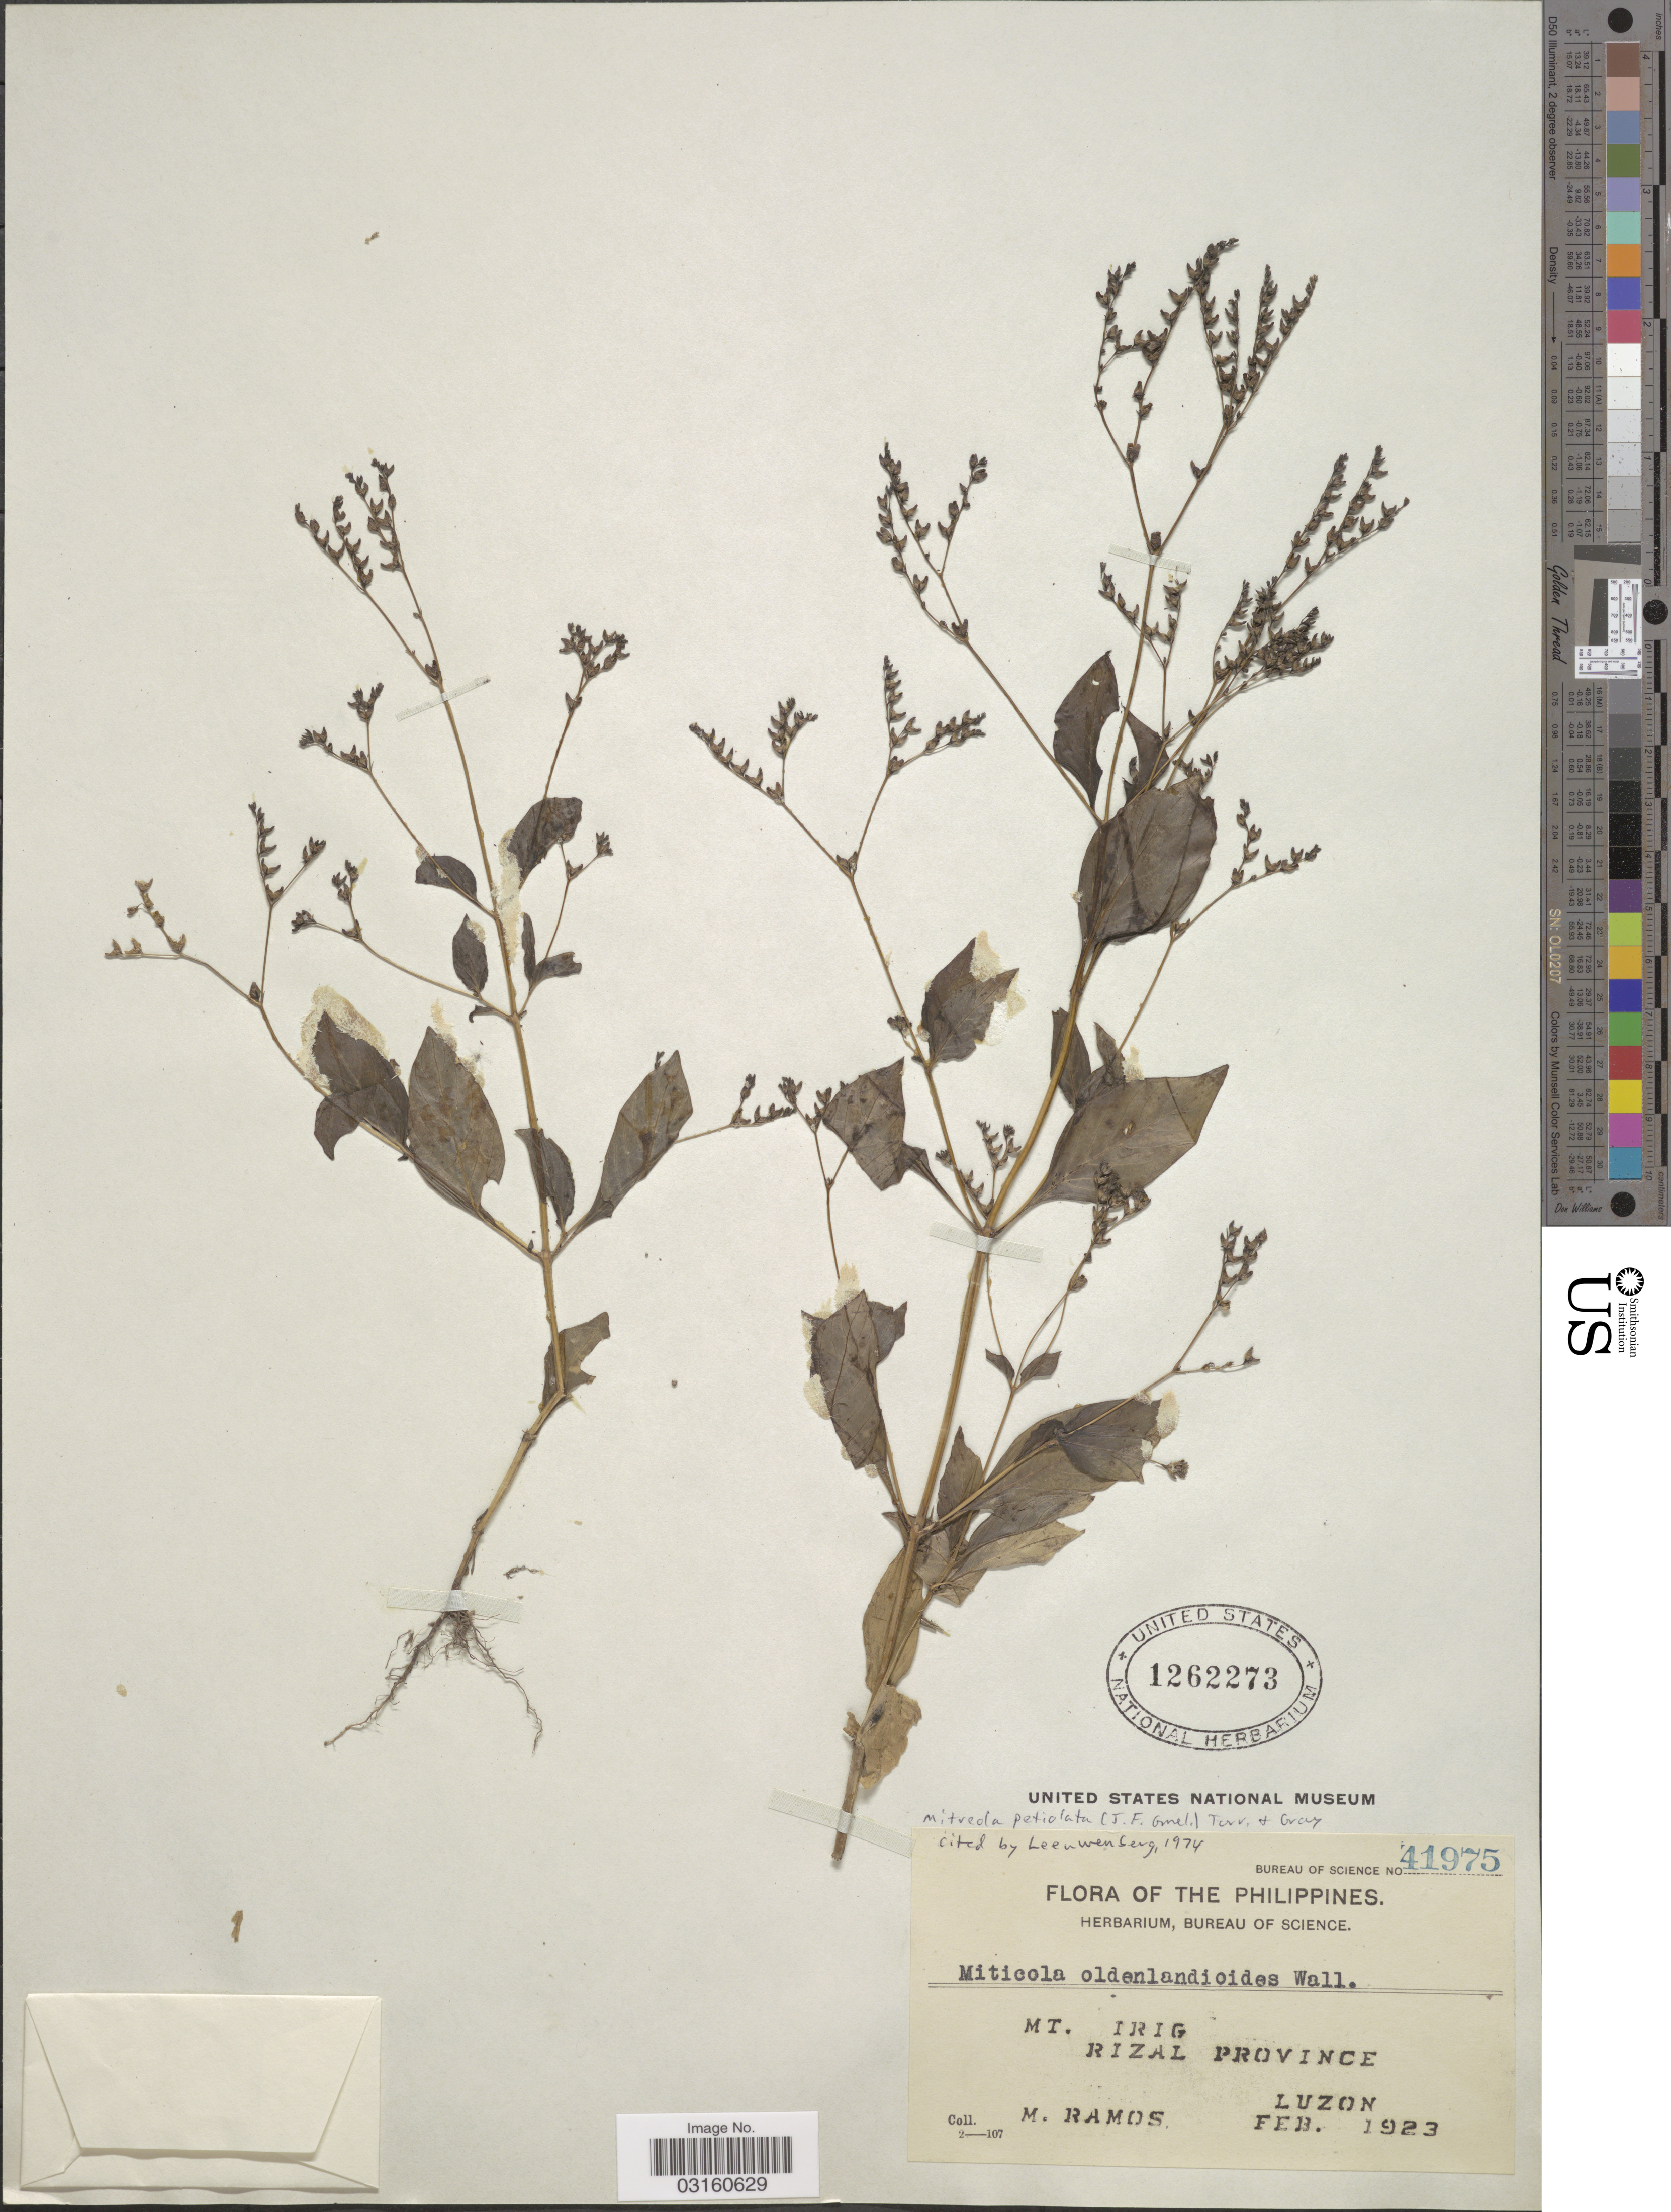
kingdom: Plantae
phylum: Tracheophyta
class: Magnoliopsida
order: Gentianales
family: Loganiaceae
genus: Mitreola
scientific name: Mitreola petiolata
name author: (J.F. Gmel.) Torr. & A. Gray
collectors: M. Ramos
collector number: Bureau of Science 41975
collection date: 1923-02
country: Philippines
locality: Mt. Irig. Rizal Province. Luzon.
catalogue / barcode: US 1262273